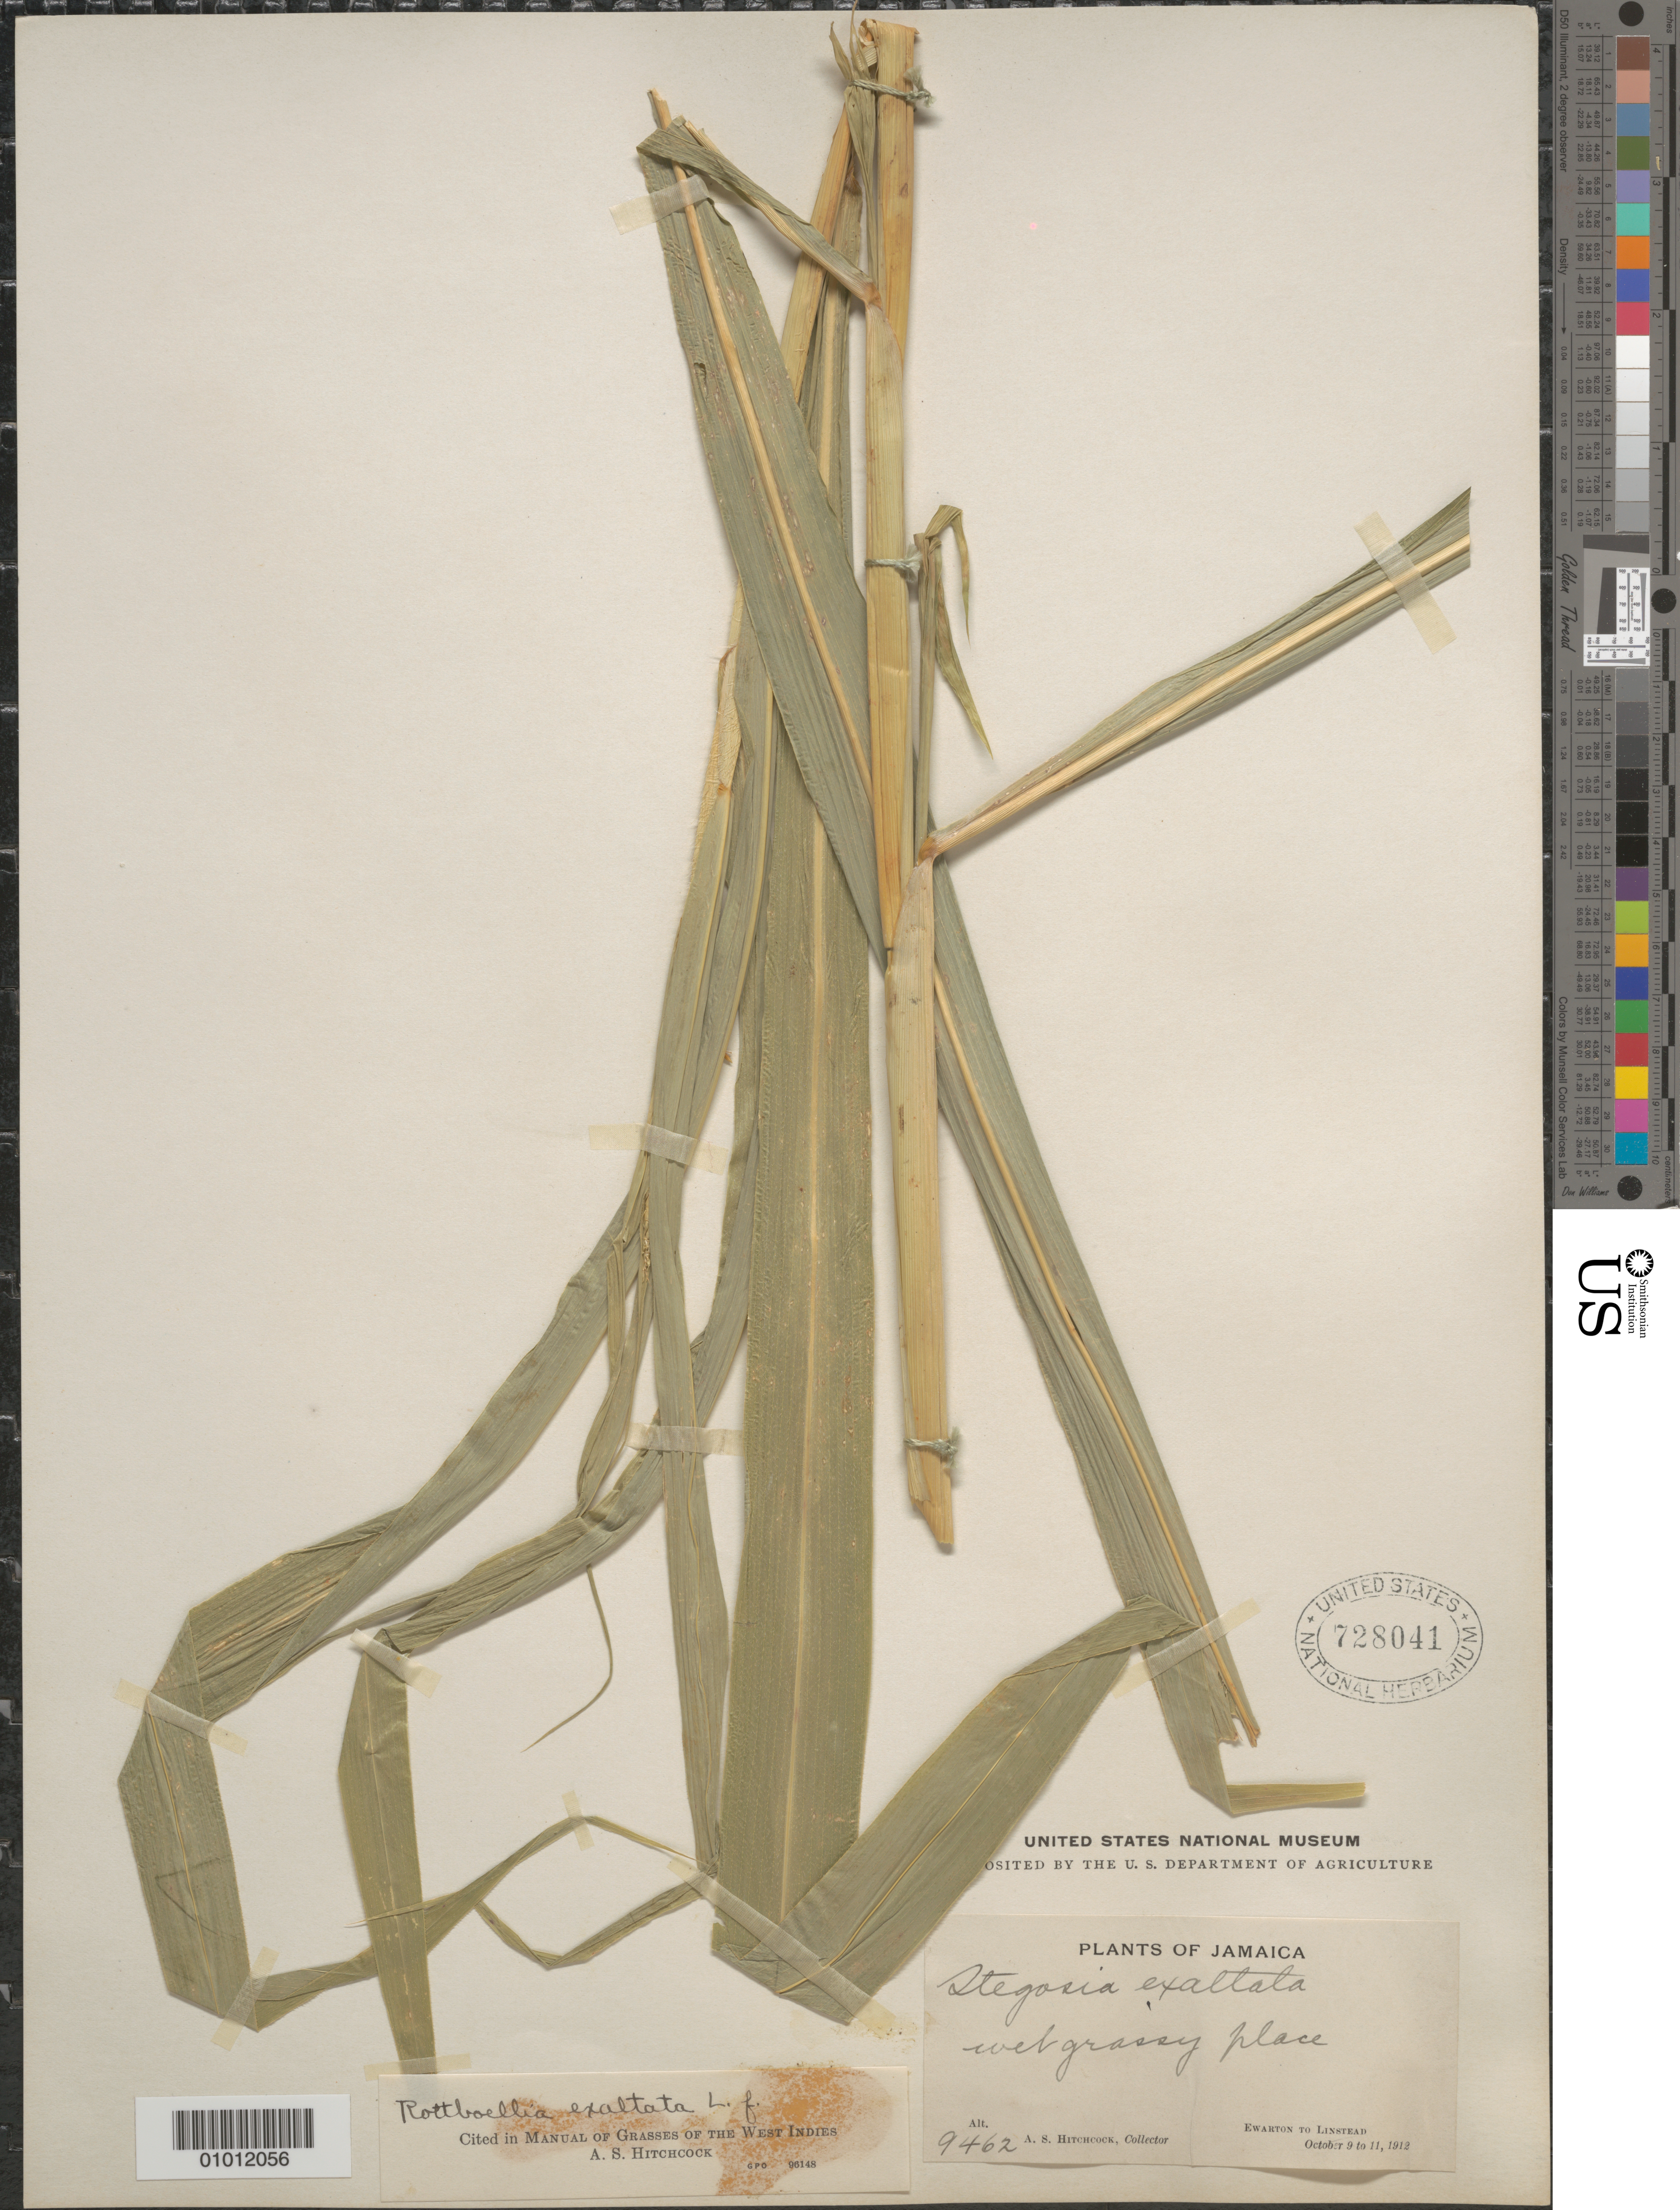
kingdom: Plantae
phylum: Tracheophyta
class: Liliopsida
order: Poales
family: Poaceae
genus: Rottboellia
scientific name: Rottboellia cochinchinensis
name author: (Lour.) Clayton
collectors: A. S. Hitchcock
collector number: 9462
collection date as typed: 09 Oct 1912 to 11 Oct 1912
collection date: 1912-10-09/1912-10-11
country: Jamaica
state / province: Saint Catherine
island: Jamaica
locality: Ewarton to Linstead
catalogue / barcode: US 728041